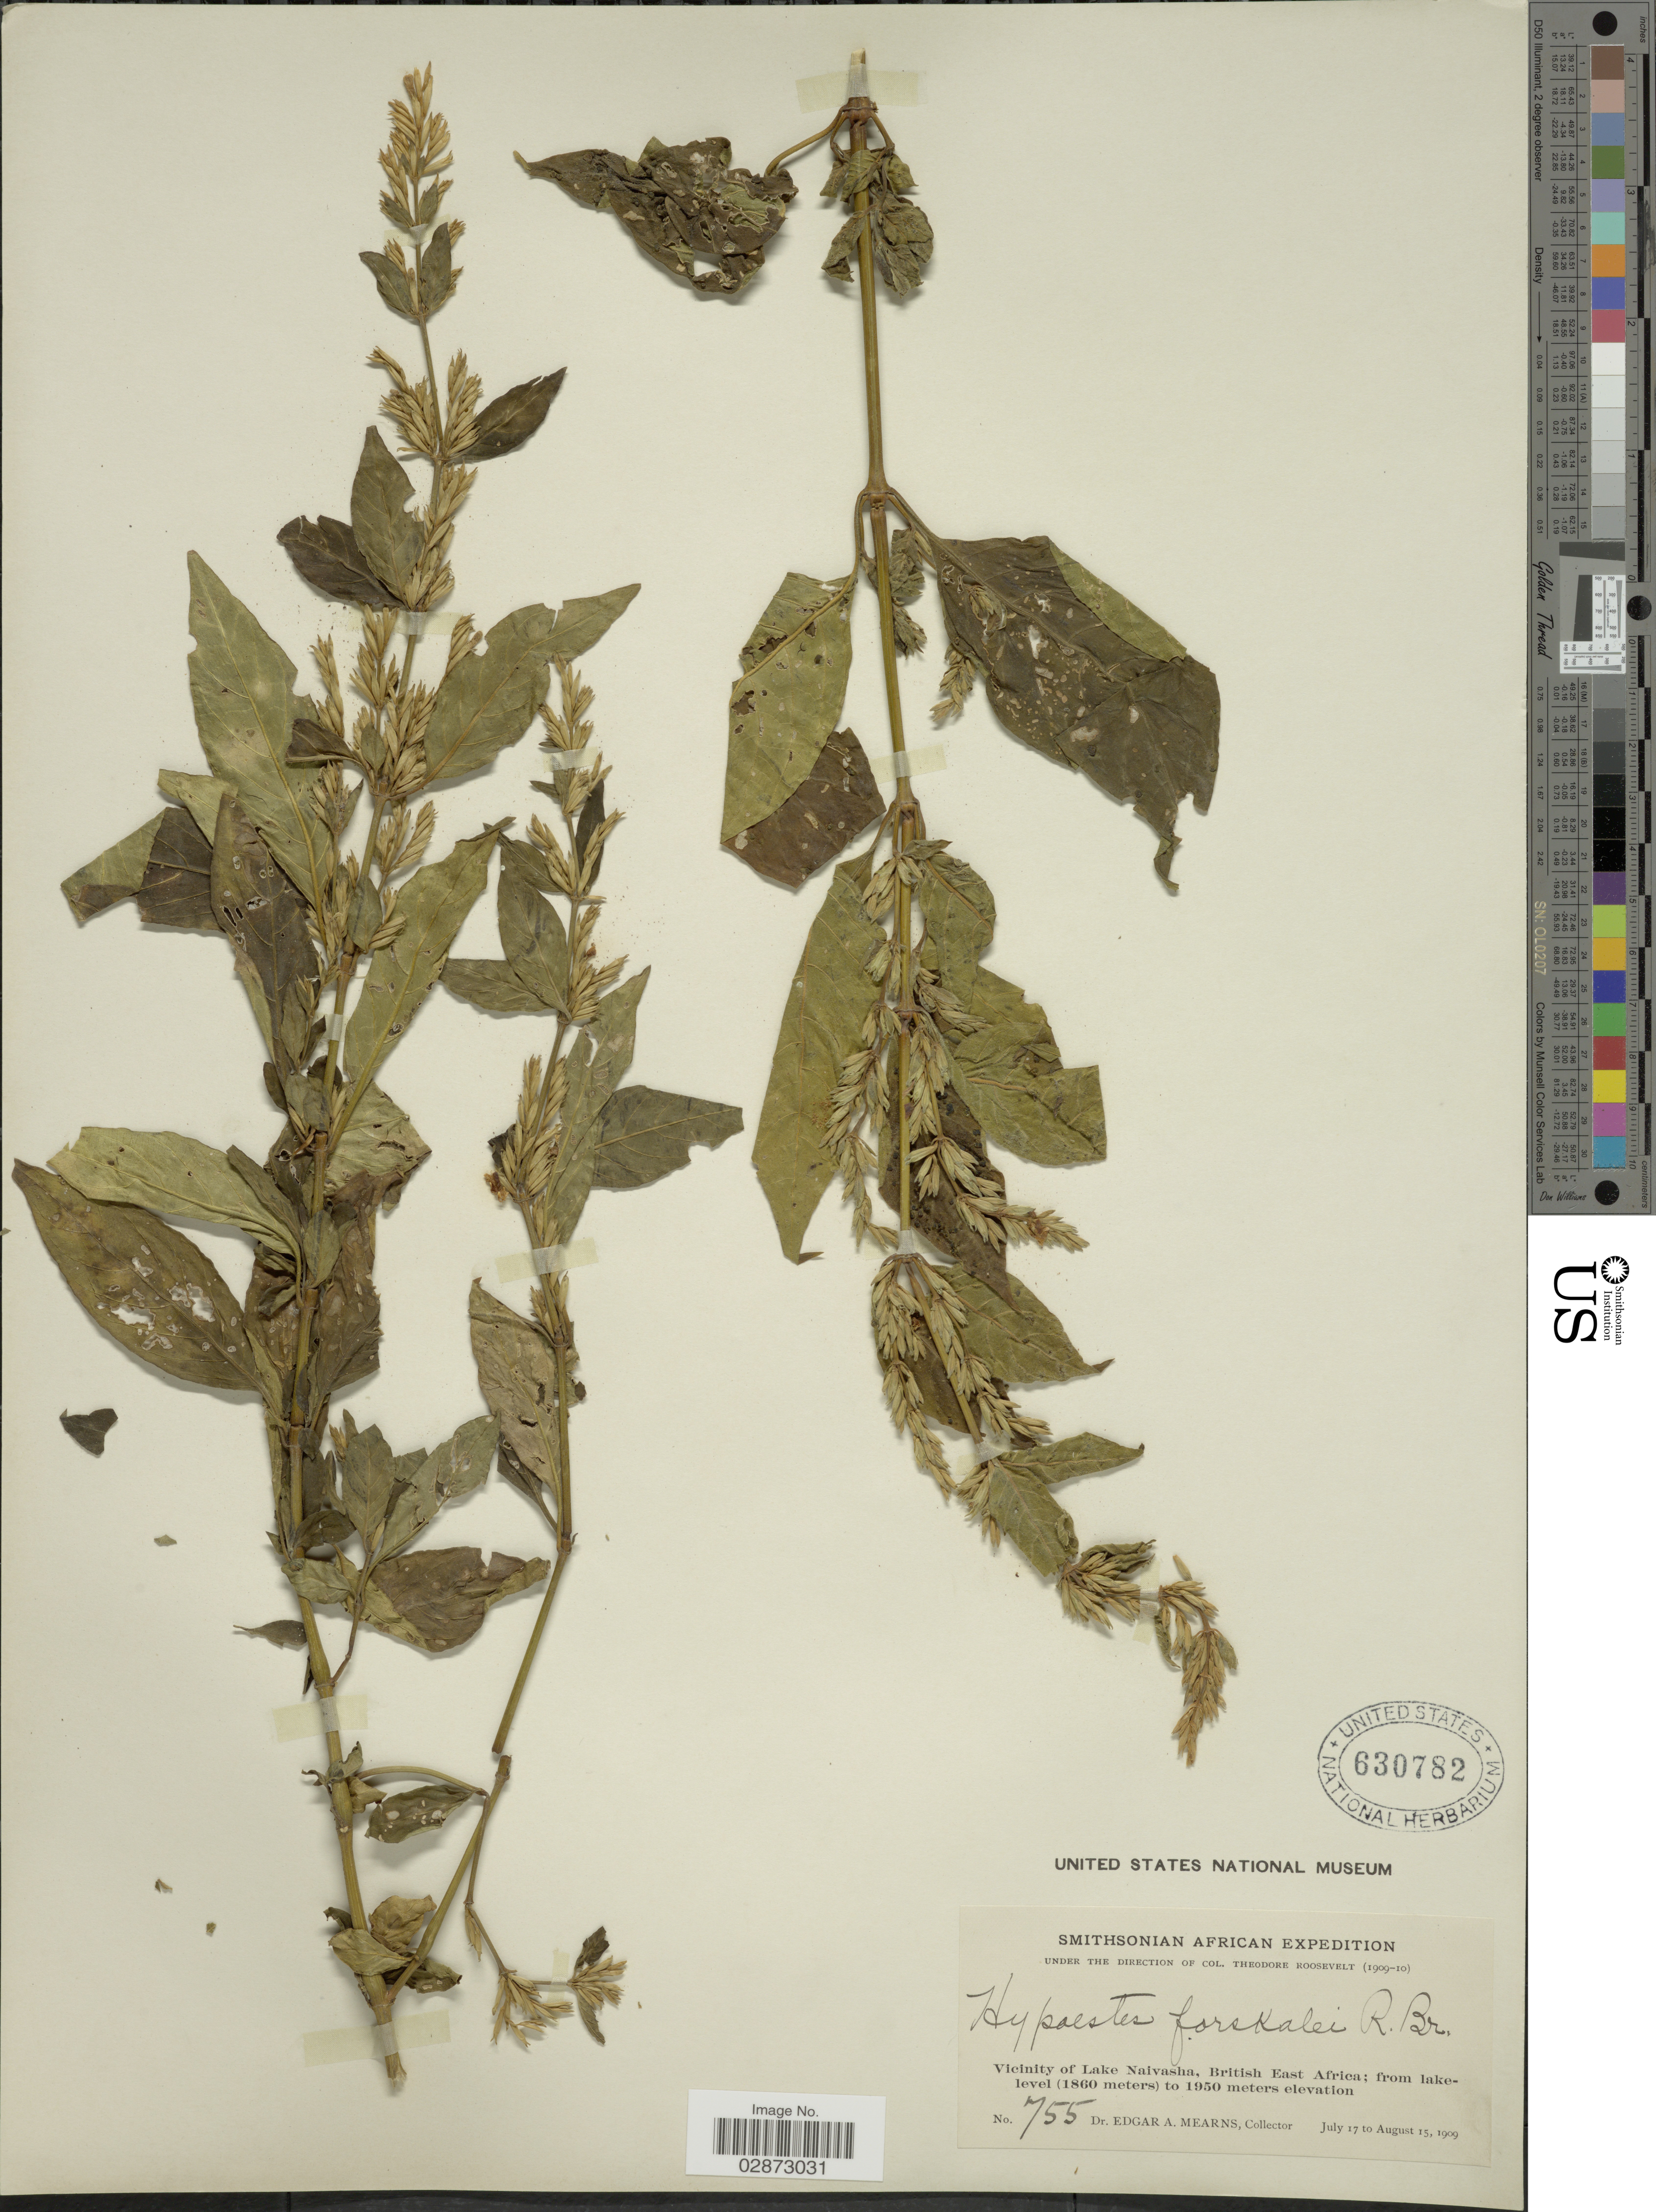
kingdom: Plantae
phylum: Tracheophyta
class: Magnoliopsida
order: Lamiales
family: Acanthaceae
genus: Hypoestes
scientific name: Hypoestes forsskaolii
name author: (Vahl) R. Br.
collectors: E. A. Mearns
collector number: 755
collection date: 1909-07-17/1909-08-15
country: Kenya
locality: Vicinity of Lake Naivasha, British East Africa.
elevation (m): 1860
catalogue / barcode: US 630782